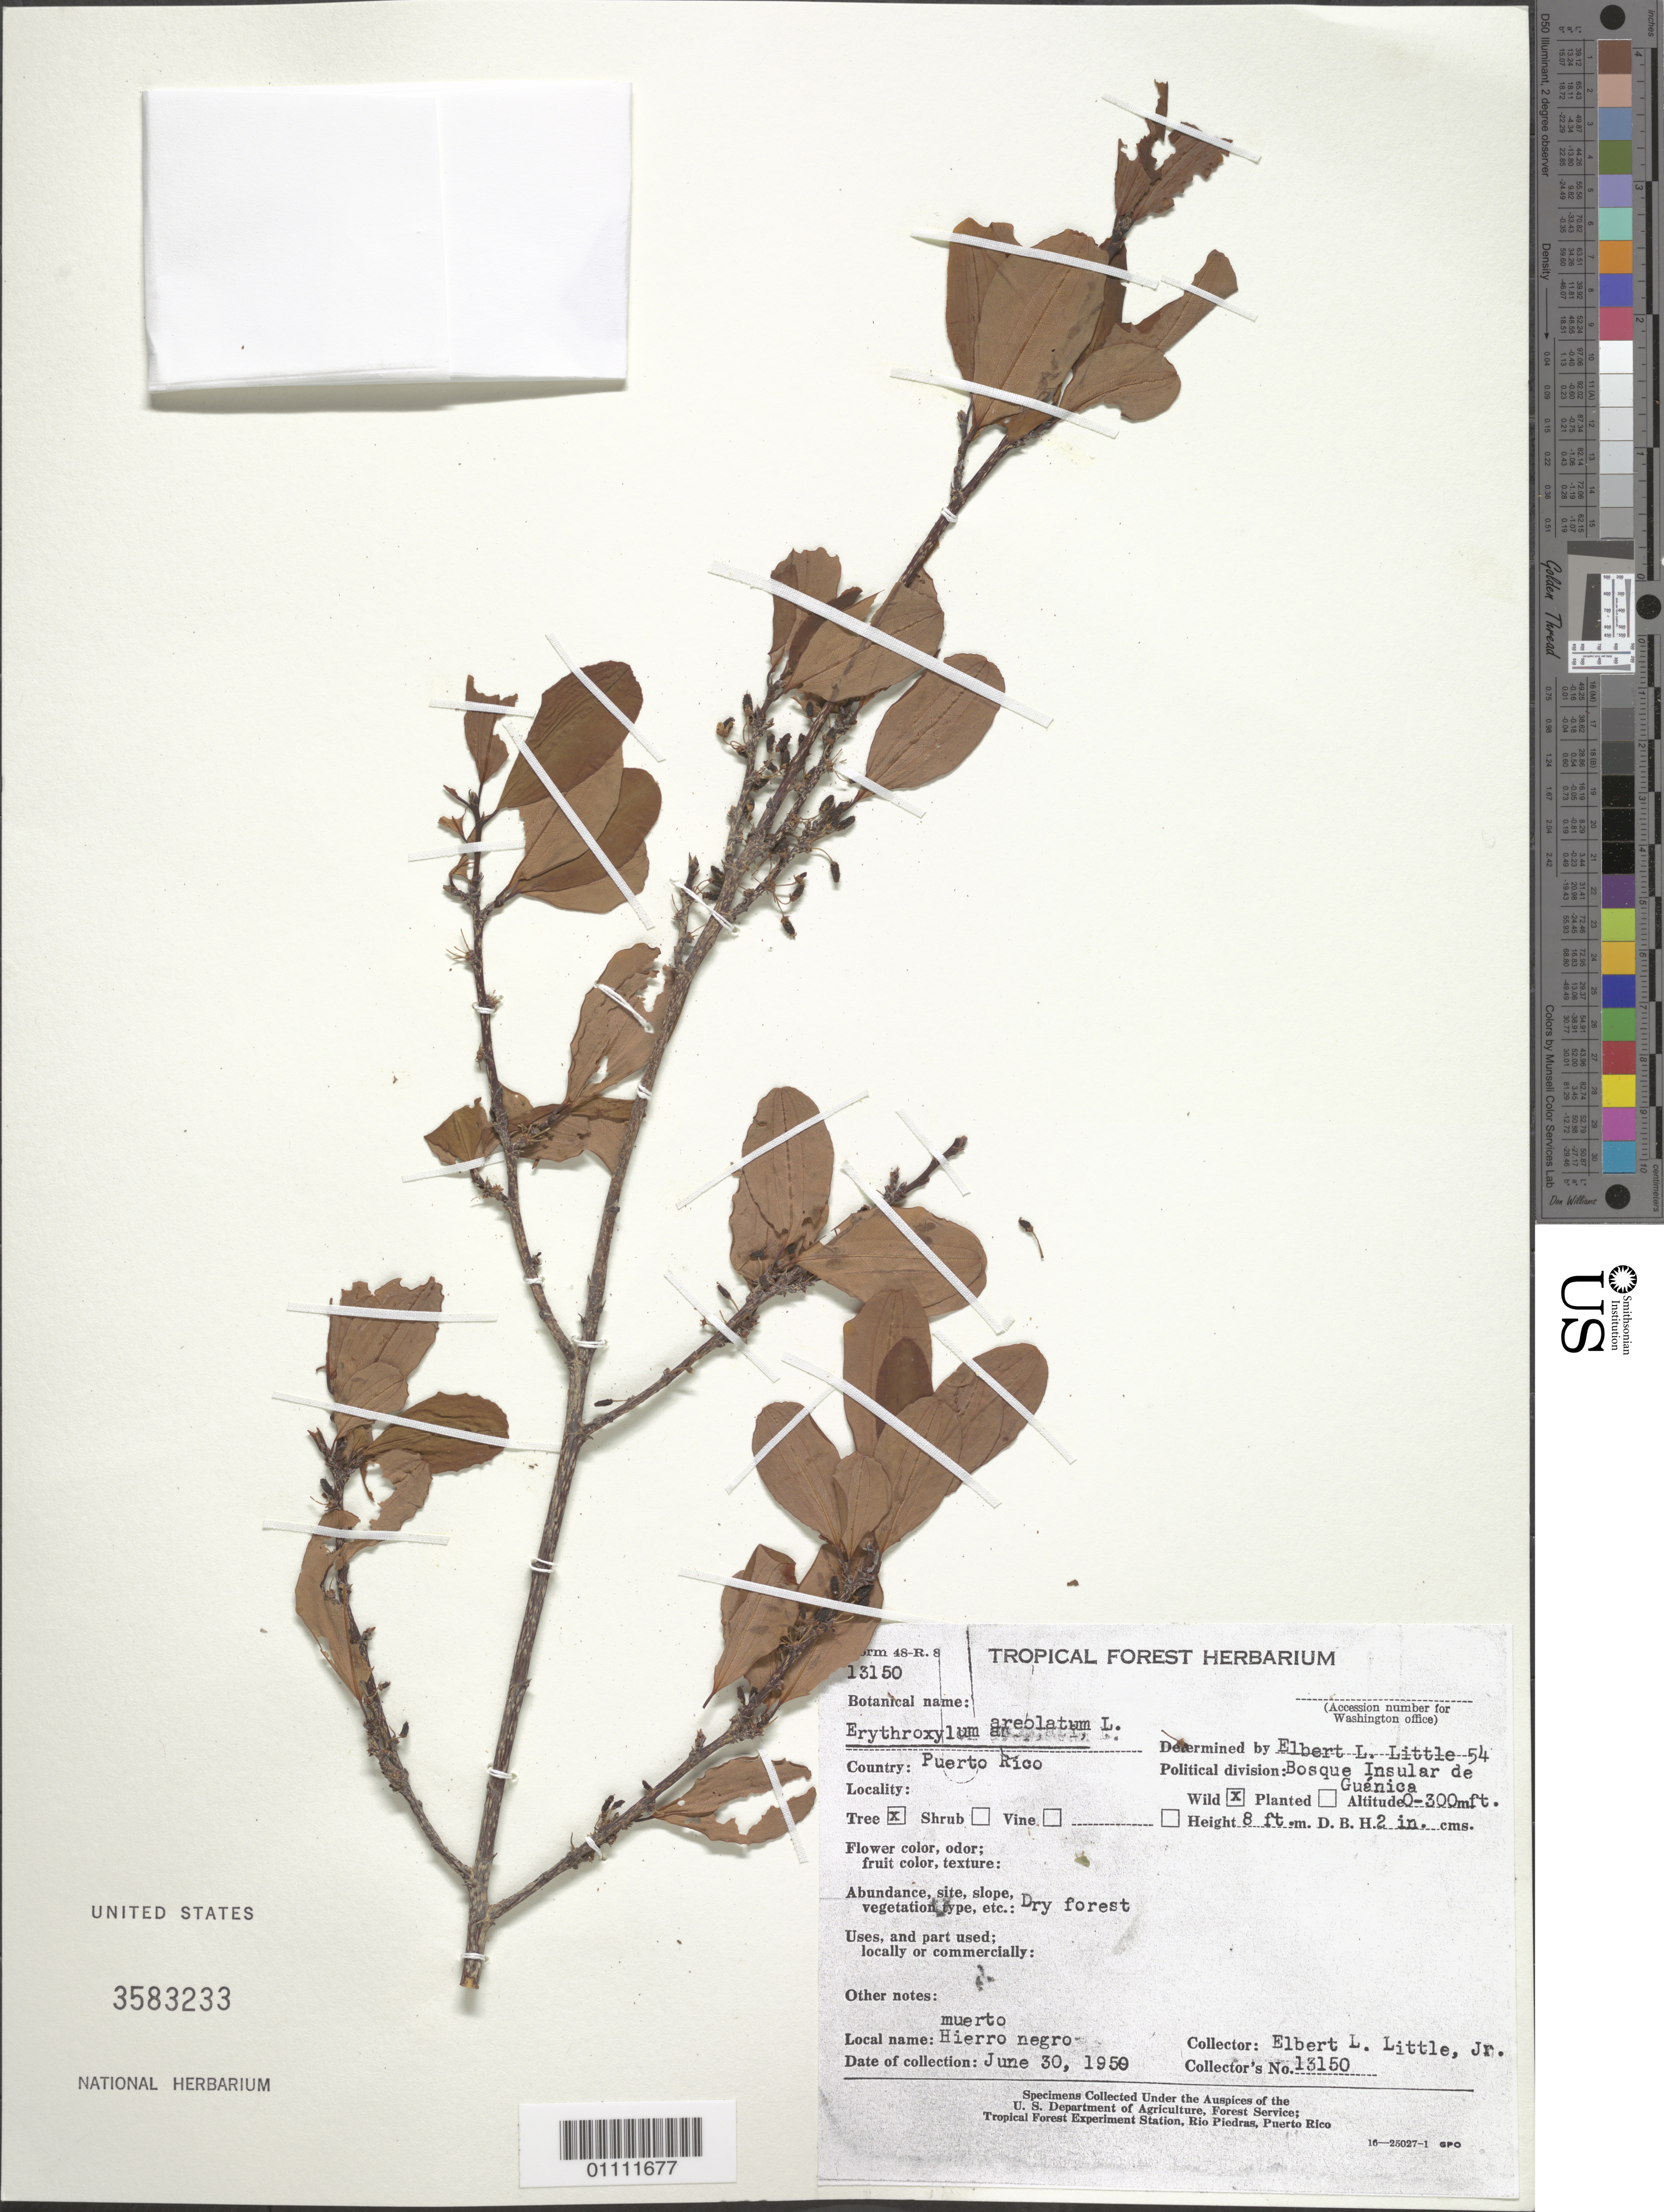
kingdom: Plantae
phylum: Tracheophyta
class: Magnoliopsida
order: Malpighiales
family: Erythroxylaceae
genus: Erythroxylum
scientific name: Erythroxylum aerolatum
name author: L.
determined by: Little, Elbert L., Jr., (FSSR), United States Department of Agriculture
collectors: E. L. Little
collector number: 13150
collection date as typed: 30 Jun 1950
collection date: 1950-06-30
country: Puerto Rico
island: Puerto Rico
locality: Bosque Insular de Guánica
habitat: Dry forest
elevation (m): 0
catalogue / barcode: US 3583233